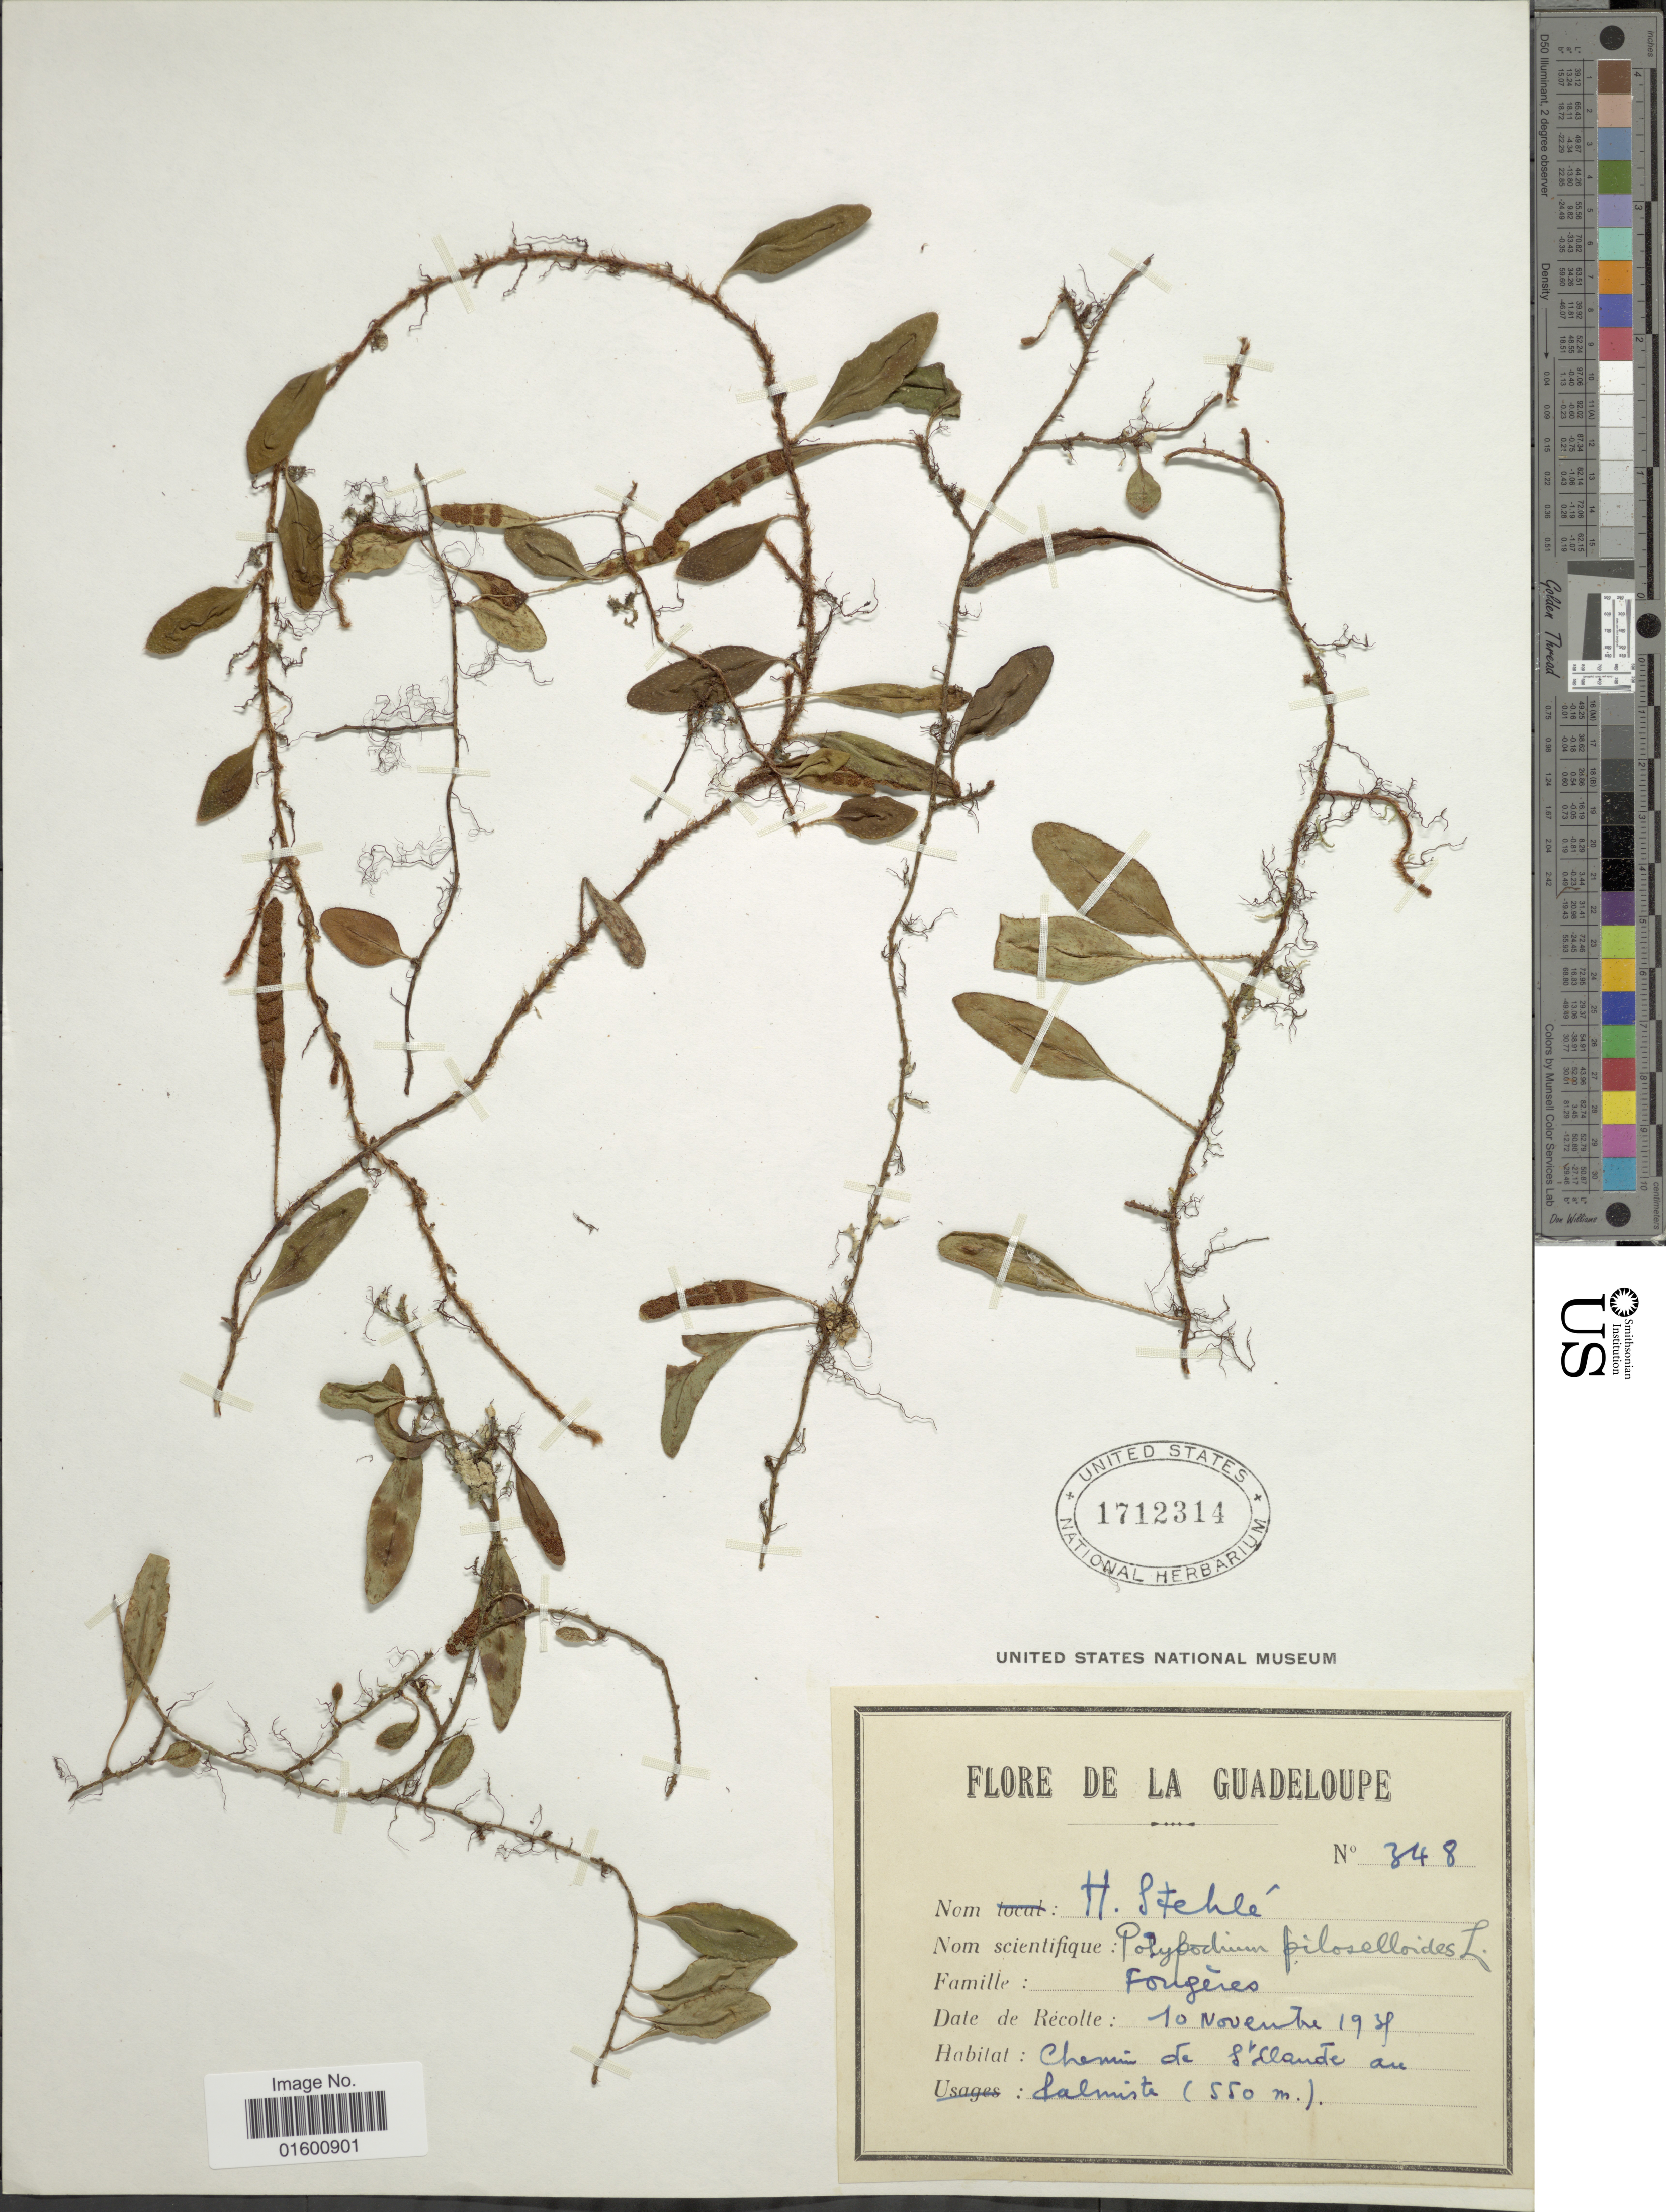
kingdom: Plantae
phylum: Tracheophyta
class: Polypodiopsida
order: Polypodiales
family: Polypodiaceae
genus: Microgramma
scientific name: Microgramma piloselloides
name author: (L.) Copel.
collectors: H. Stehlé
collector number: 348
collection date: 1939-11-10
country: Guadeloupe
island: Leeward Is.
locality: Chemin de St Claude au Palmiste.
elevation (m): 550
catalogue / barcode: US 1712314